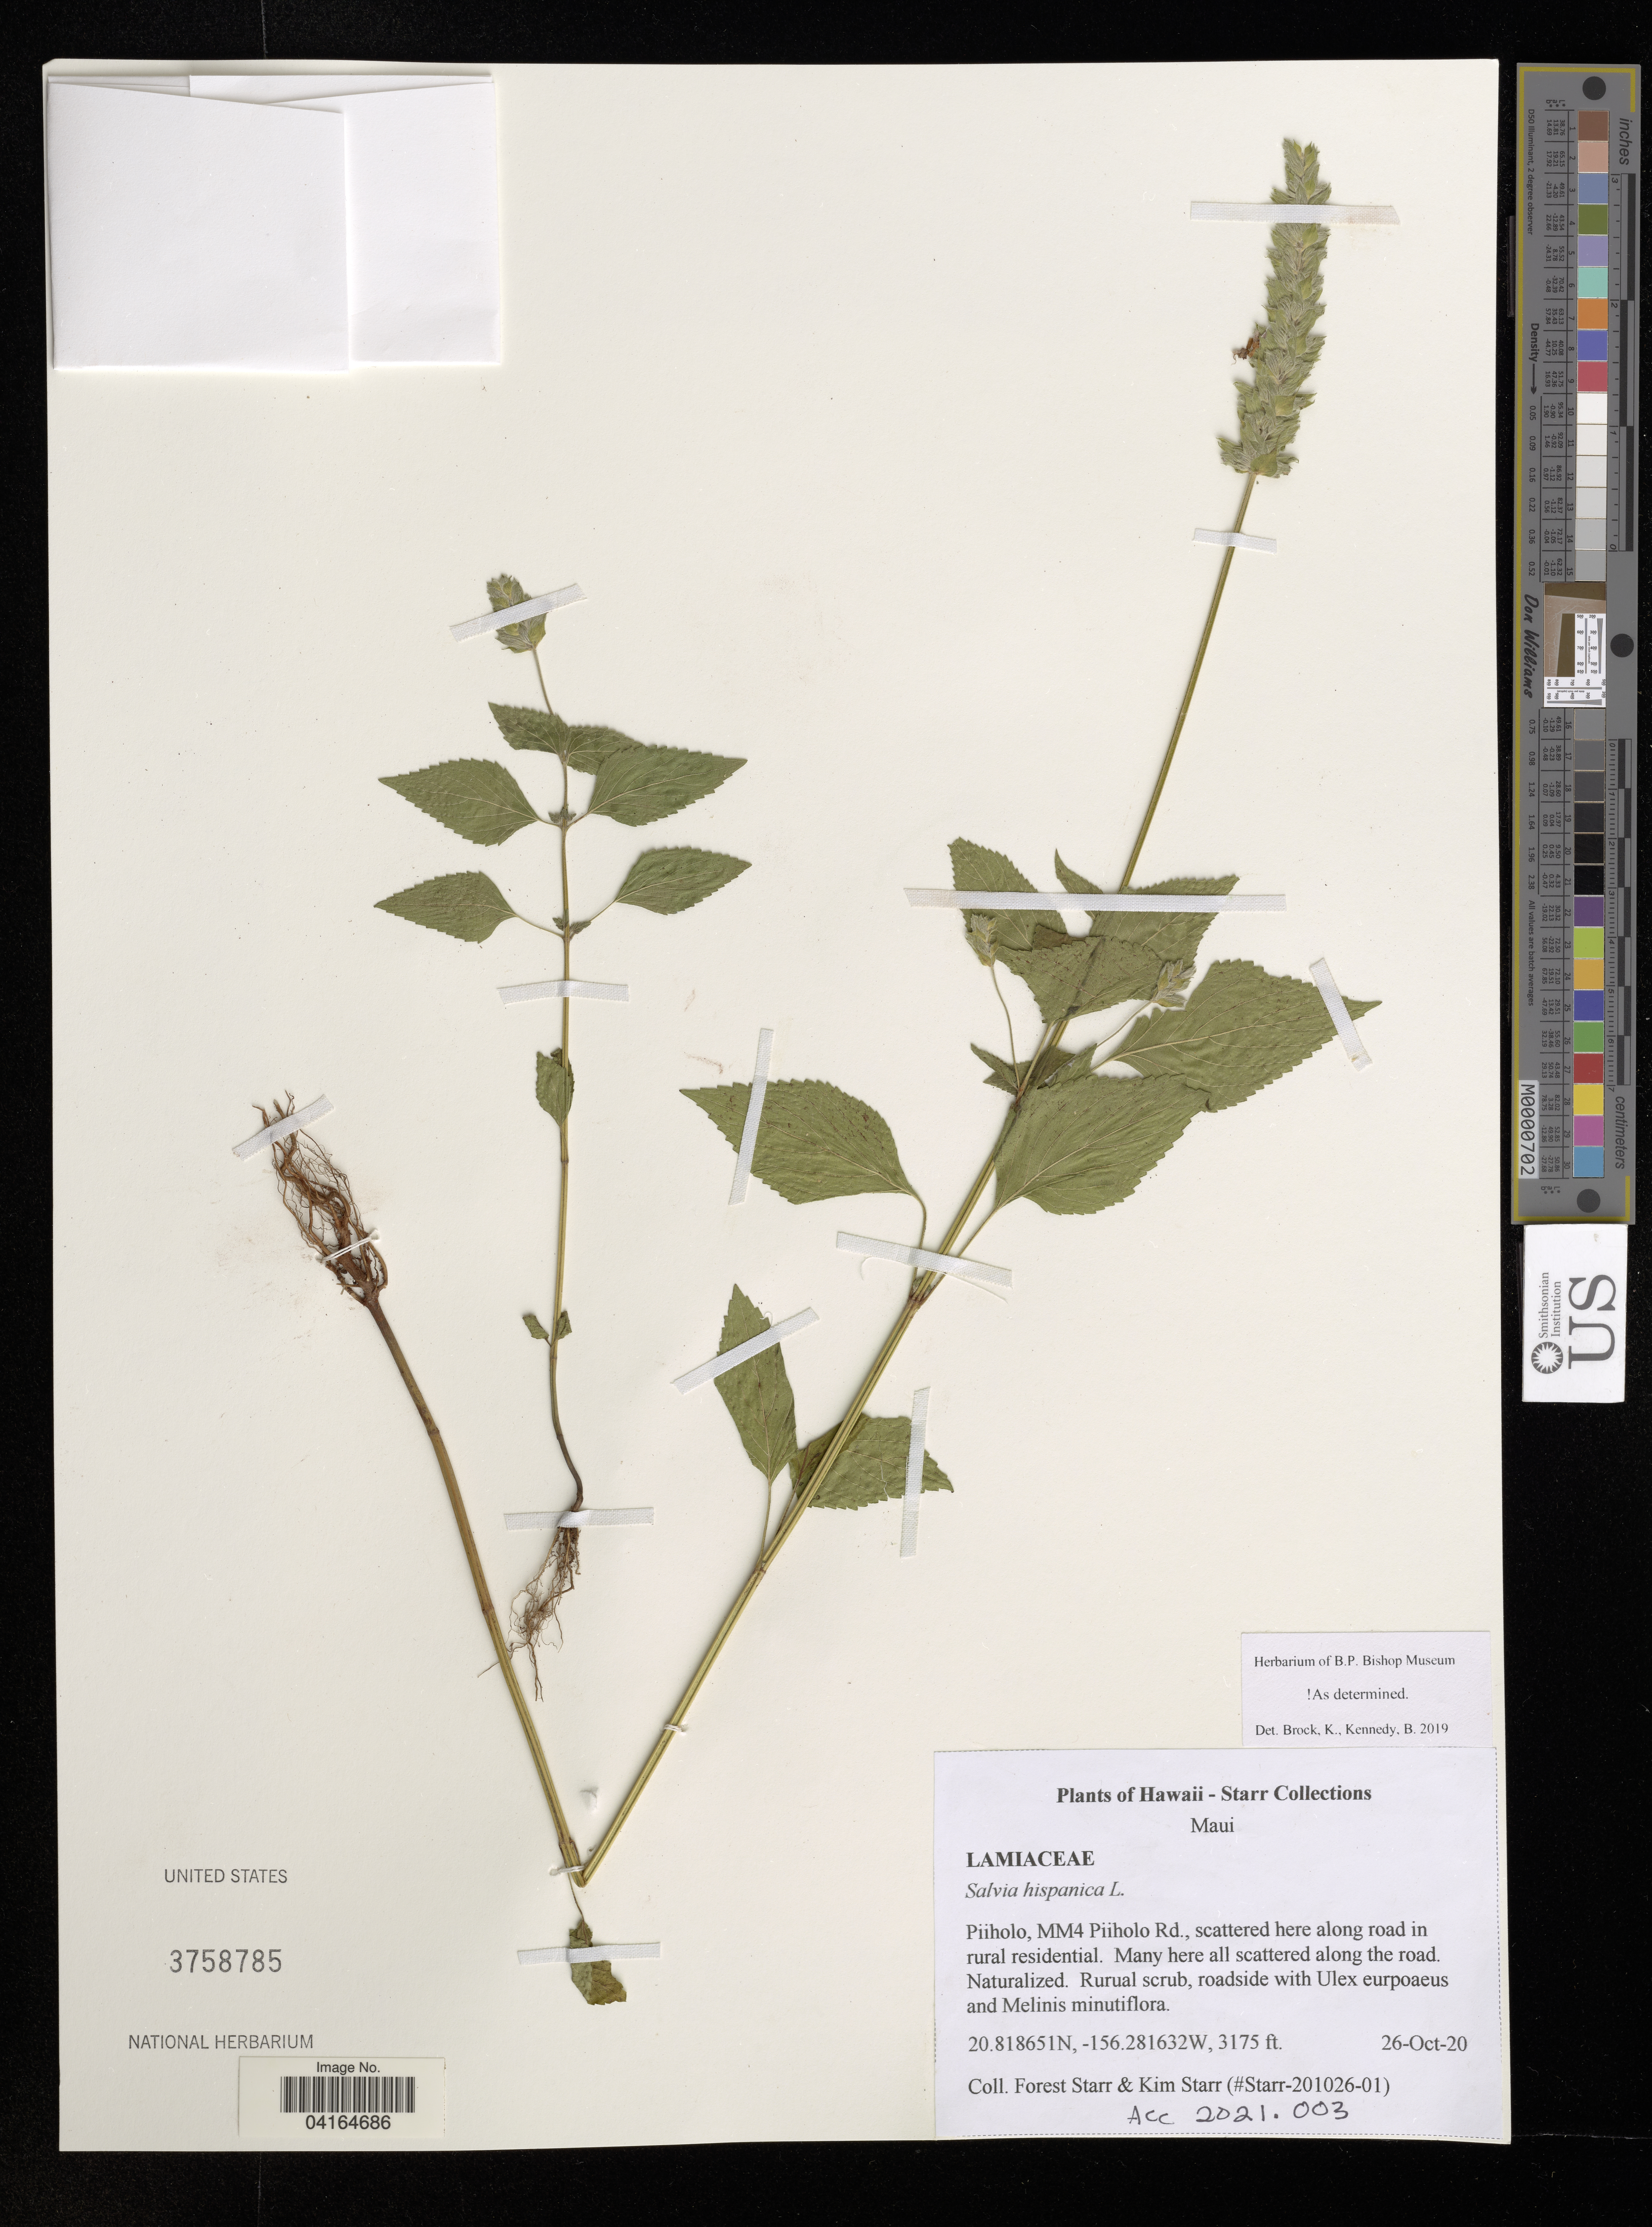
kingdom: Plantae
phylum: Tracheophyta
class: Magnoliopsida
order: Lamiales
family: Lamiaceae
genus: Salvia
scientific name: Salvia hispanica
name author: L.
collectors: F. Starr & K. Starr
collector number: Starr-201026-01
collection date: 1920-10-26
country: United States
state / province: Hawaii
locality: Maui. Piiholo, MM4 Piiholo Rd., scattered here along road in rural residential. Many here all scattered along the road.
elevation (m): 968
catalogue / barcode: US 3758785